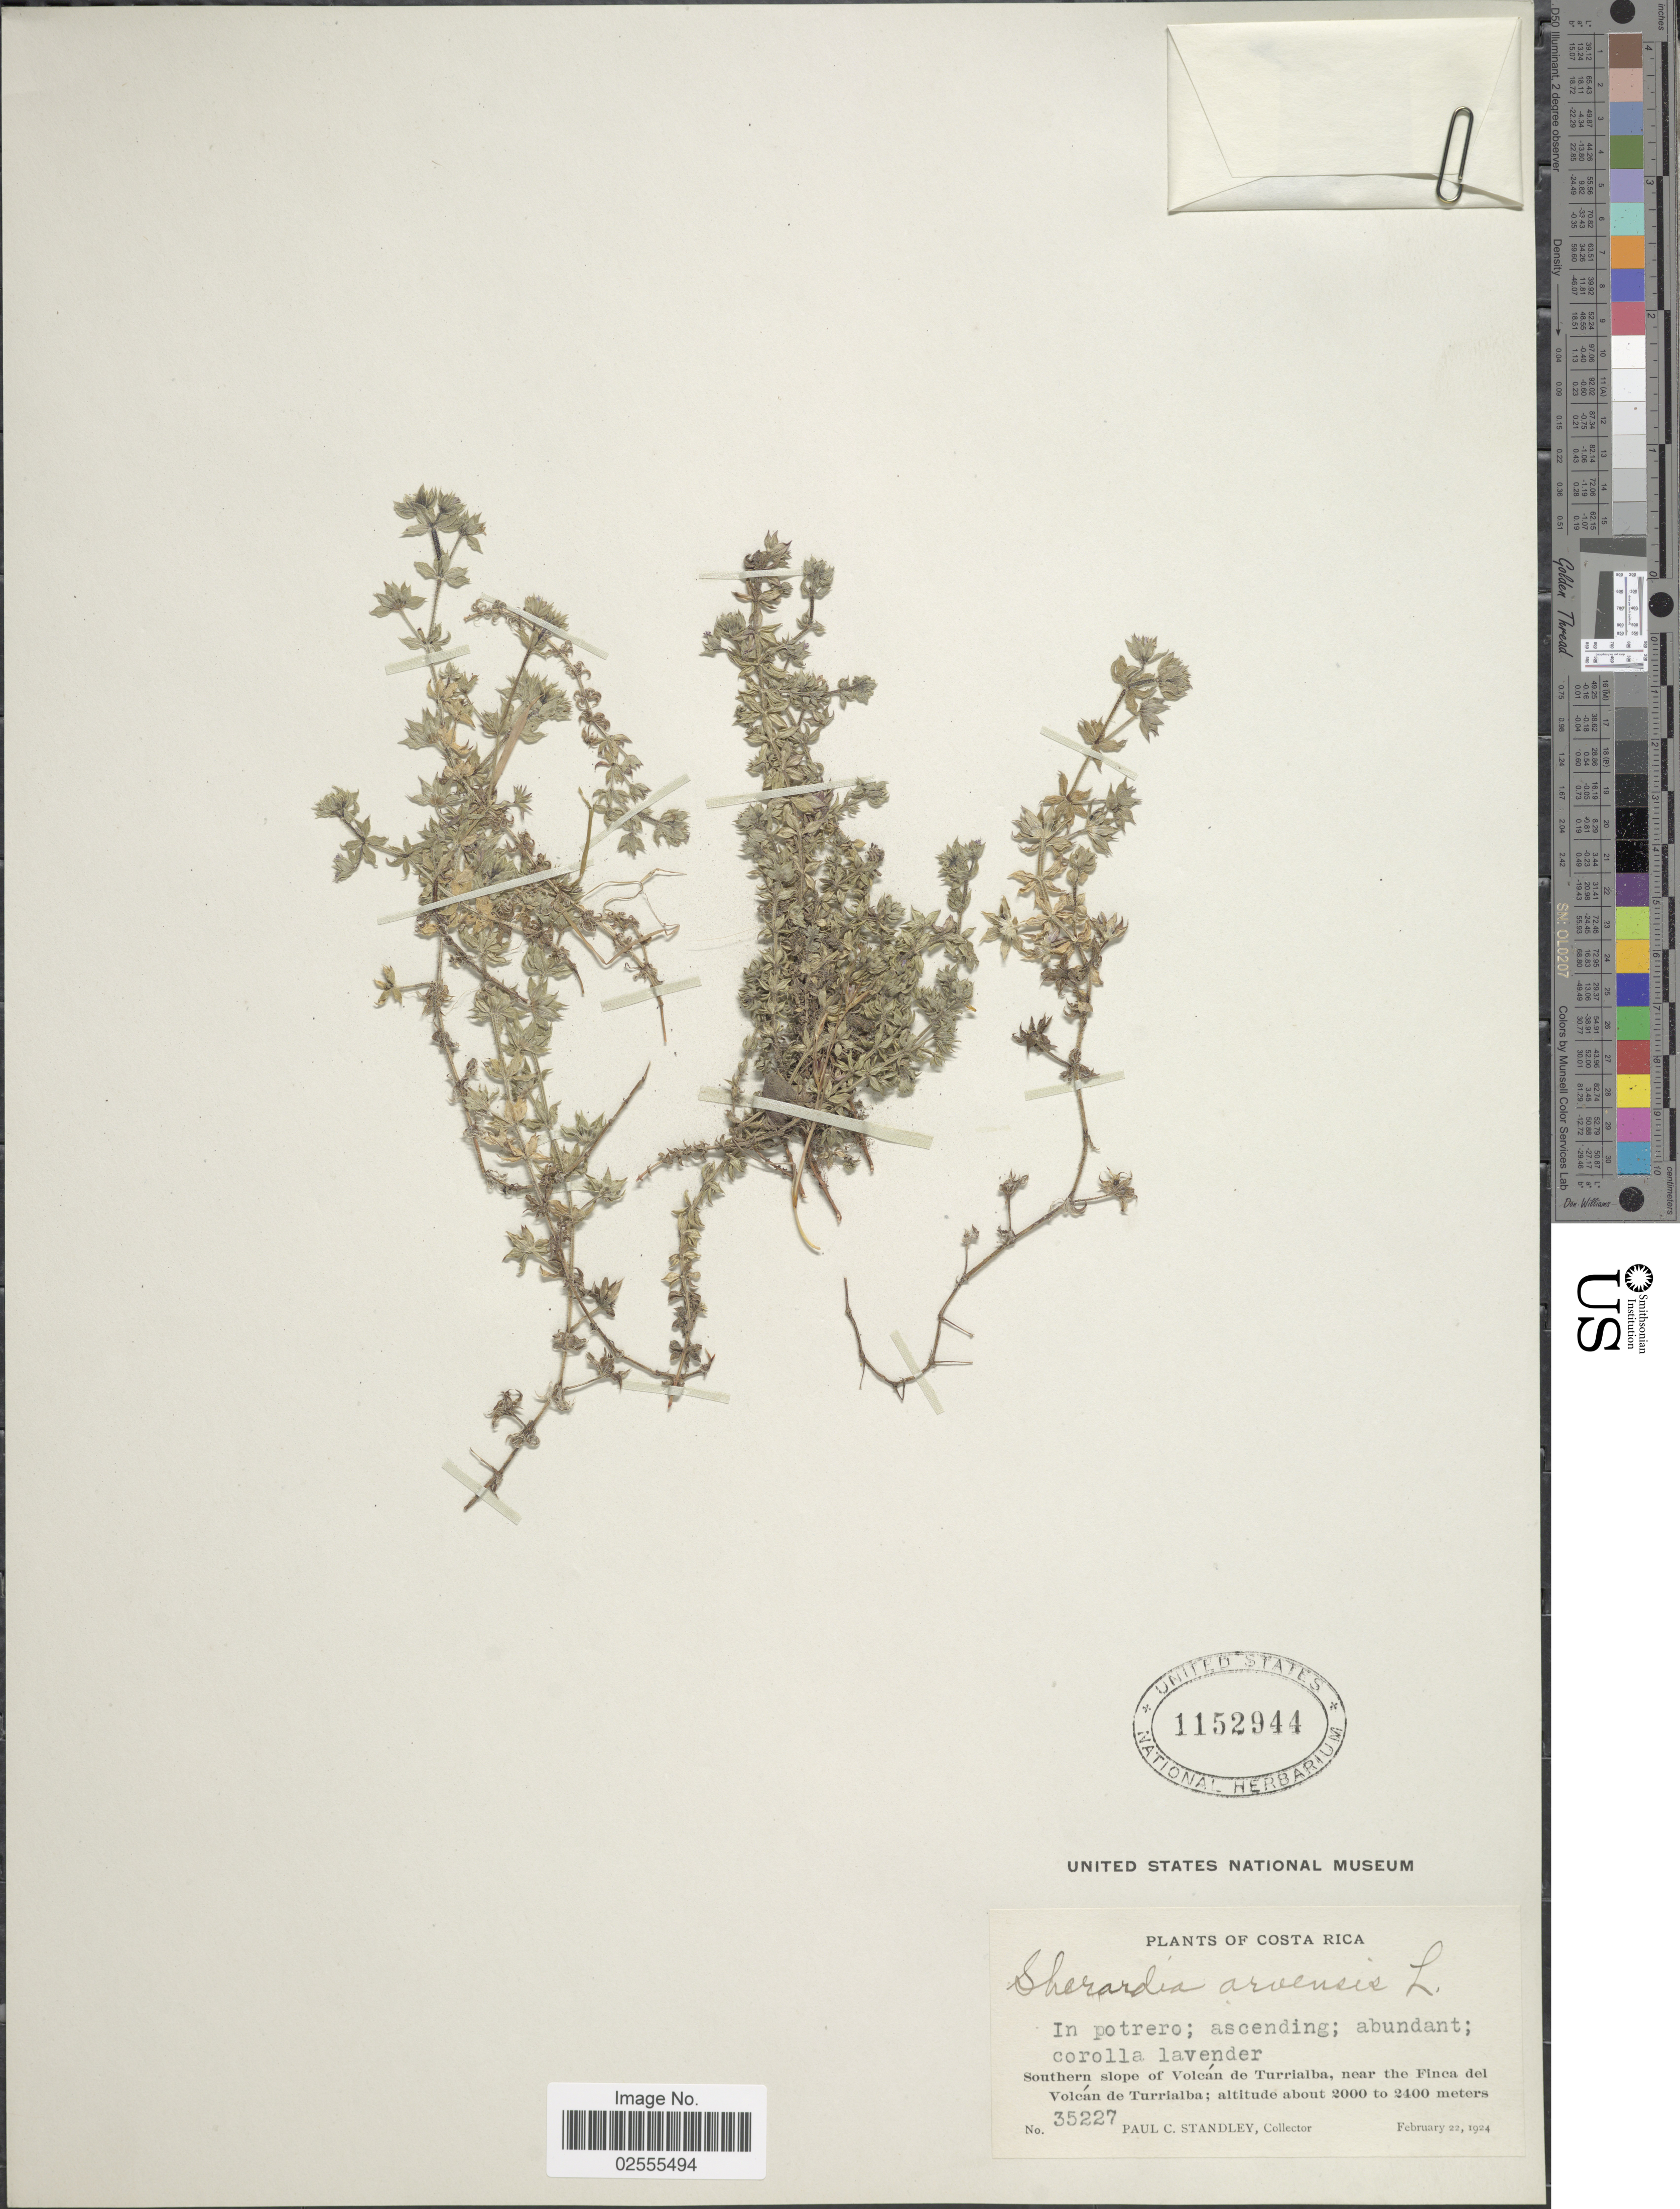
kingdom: Plantae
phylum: Tracheophyta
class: Magnoliopsida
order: Gentianales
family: Rubiaceae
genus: Sherardia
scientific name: Sherardia arvensis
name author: L.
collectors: P. C. Standley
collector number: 35227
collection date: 1924-02-22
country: Costa Rica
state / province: Cartago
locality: In potrero, Southern slope of Volcan Turrialba, near the Finca del Volcan de Turrialba.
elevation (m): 2000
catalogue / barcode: US 1152944